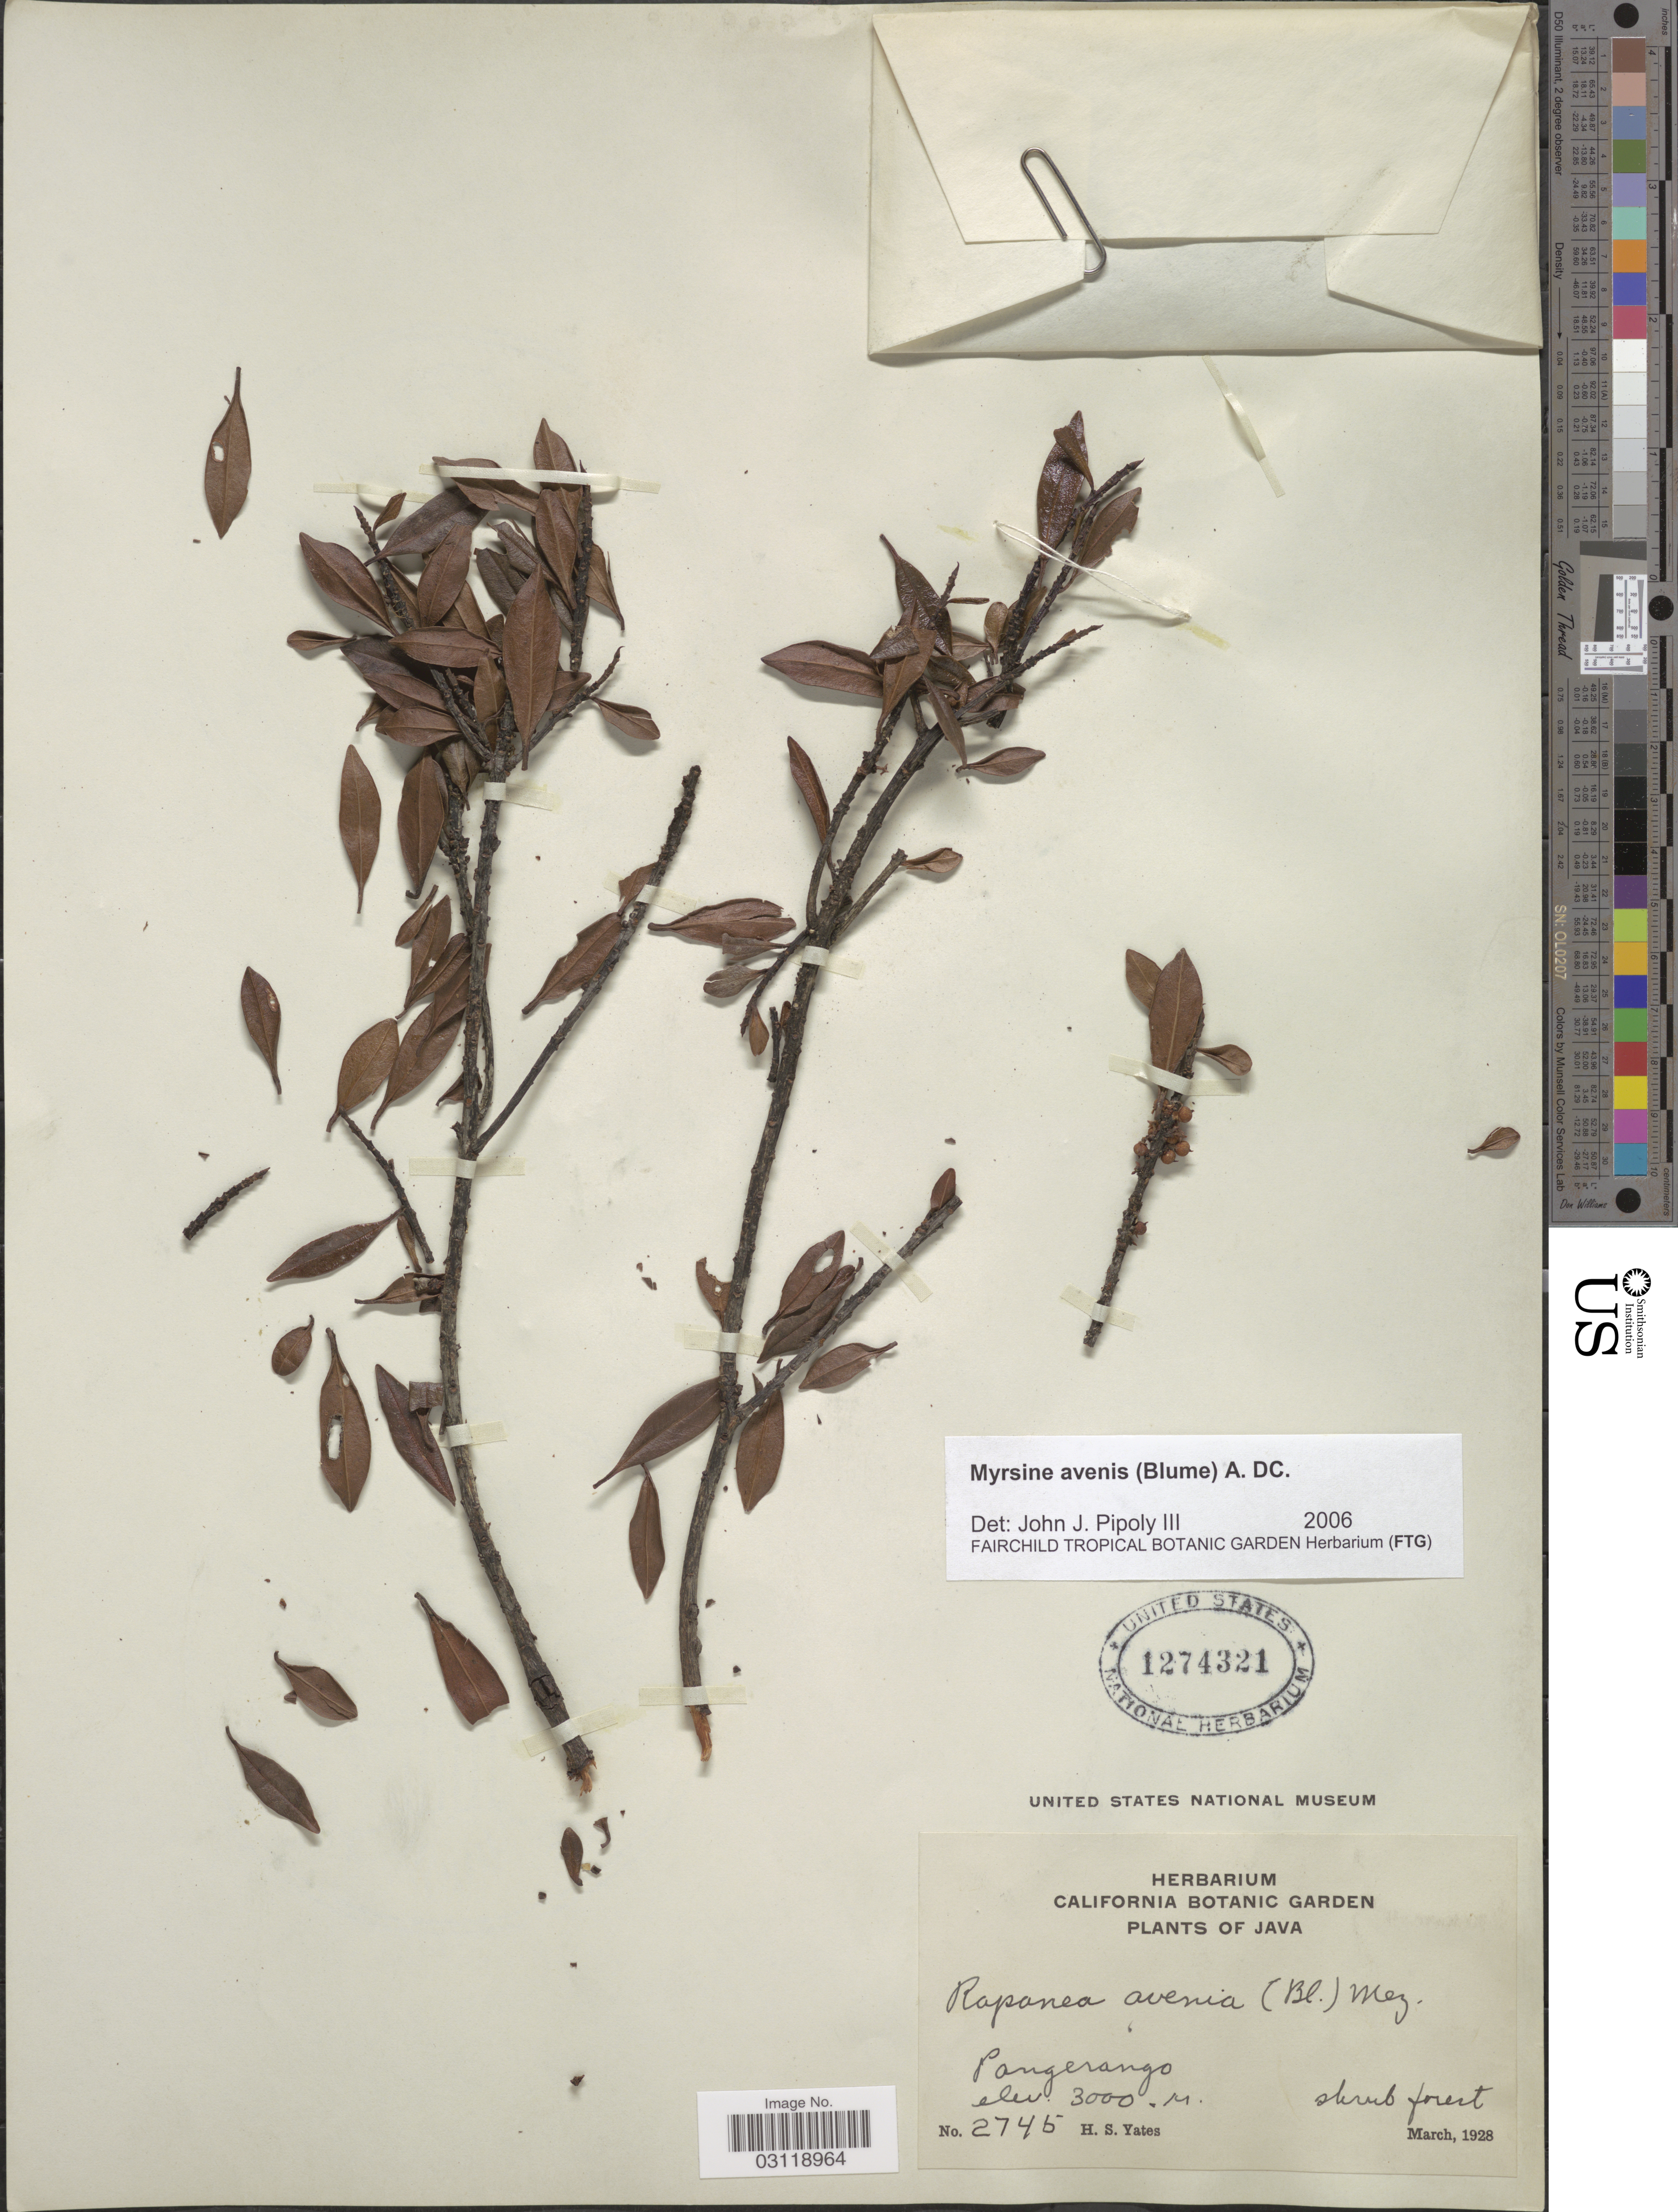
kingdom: Plantae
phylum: Tracheophyta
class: Magnoliopsida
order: Ericales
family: Primulaceae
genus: Rapanea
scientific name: Rapanea avenis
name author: (Blume) Mez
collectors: H. S. Yates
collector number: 2745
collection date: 1928-03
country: Indonesia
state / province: Java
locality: Pangerango.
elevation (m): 3000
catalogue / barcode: US 1274321